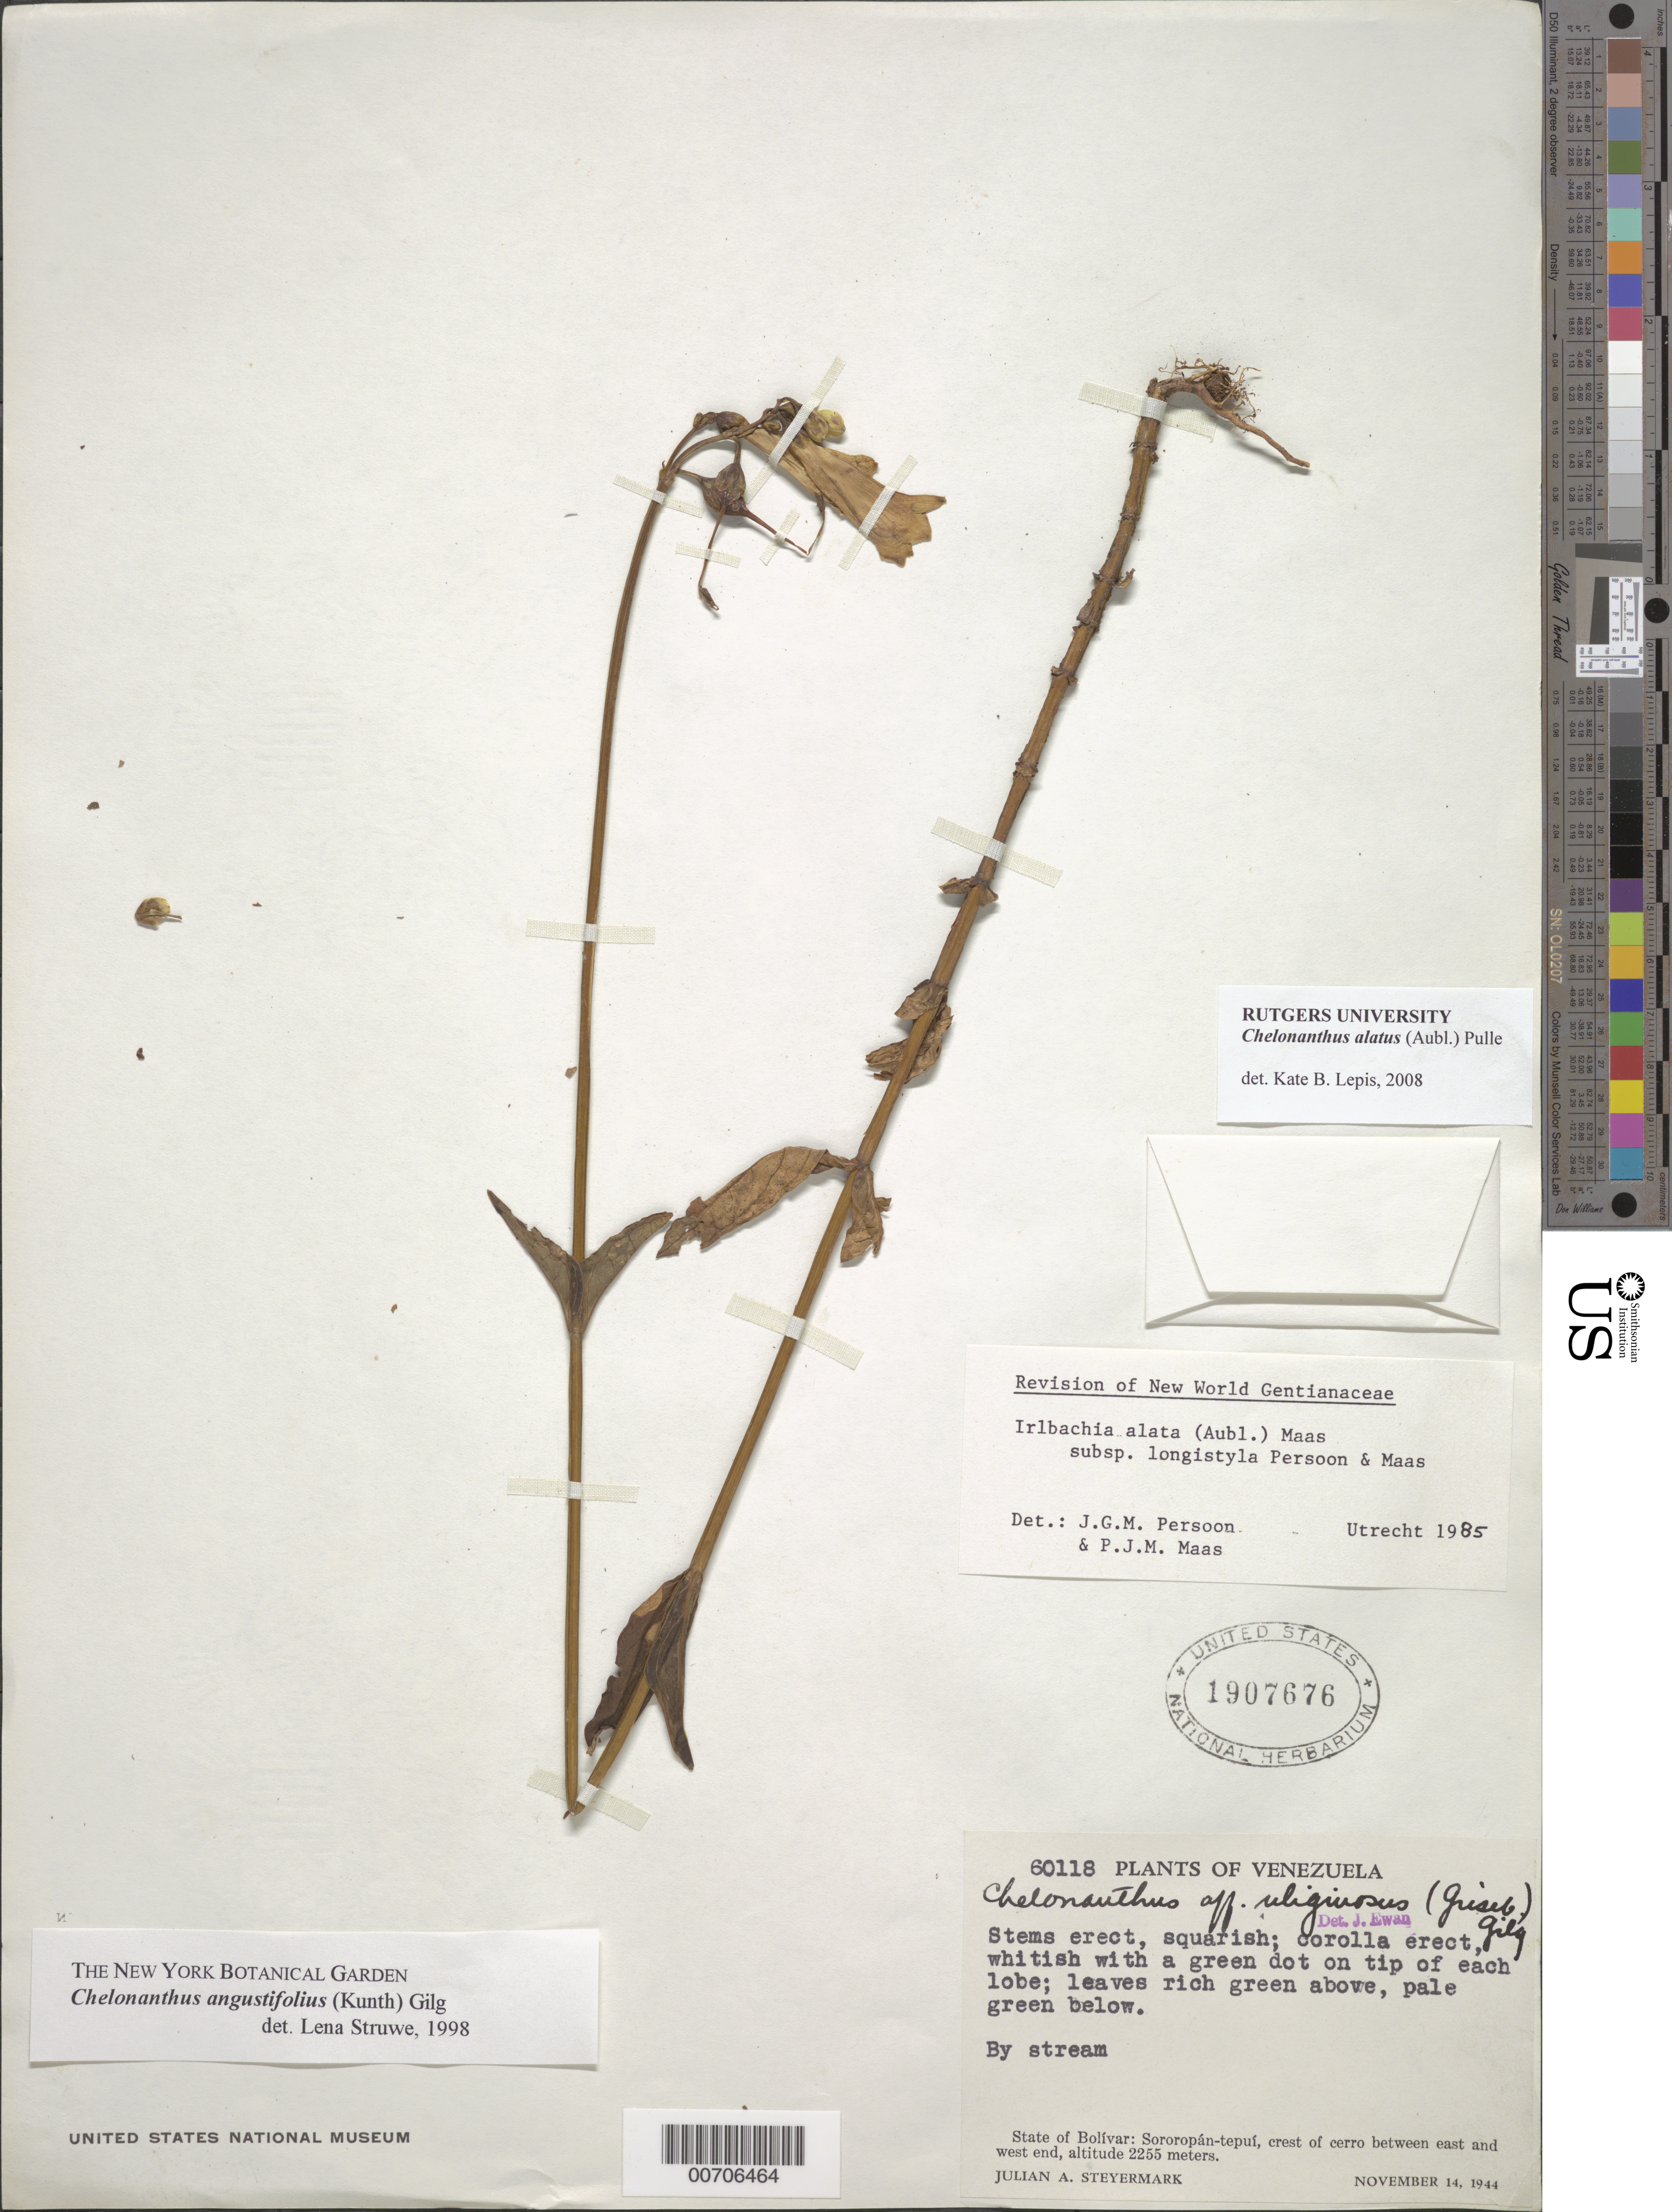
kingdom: Plantae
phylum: Tracheophyta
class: Magnoliopsida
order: Gentianales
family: Gentianaceae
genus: Chelonanthus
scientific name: Chelonanthus alatus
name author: (Aubl.) Pulle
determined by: Lepis, Kate B.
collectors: J. Steyermark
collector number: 60118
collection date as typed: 14-Nov-44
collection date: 1944-11-14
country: Venezuela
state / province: Bolívar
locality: Sororopán-tepuí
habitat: Near stream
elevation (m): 2255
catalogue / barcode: US 1907676